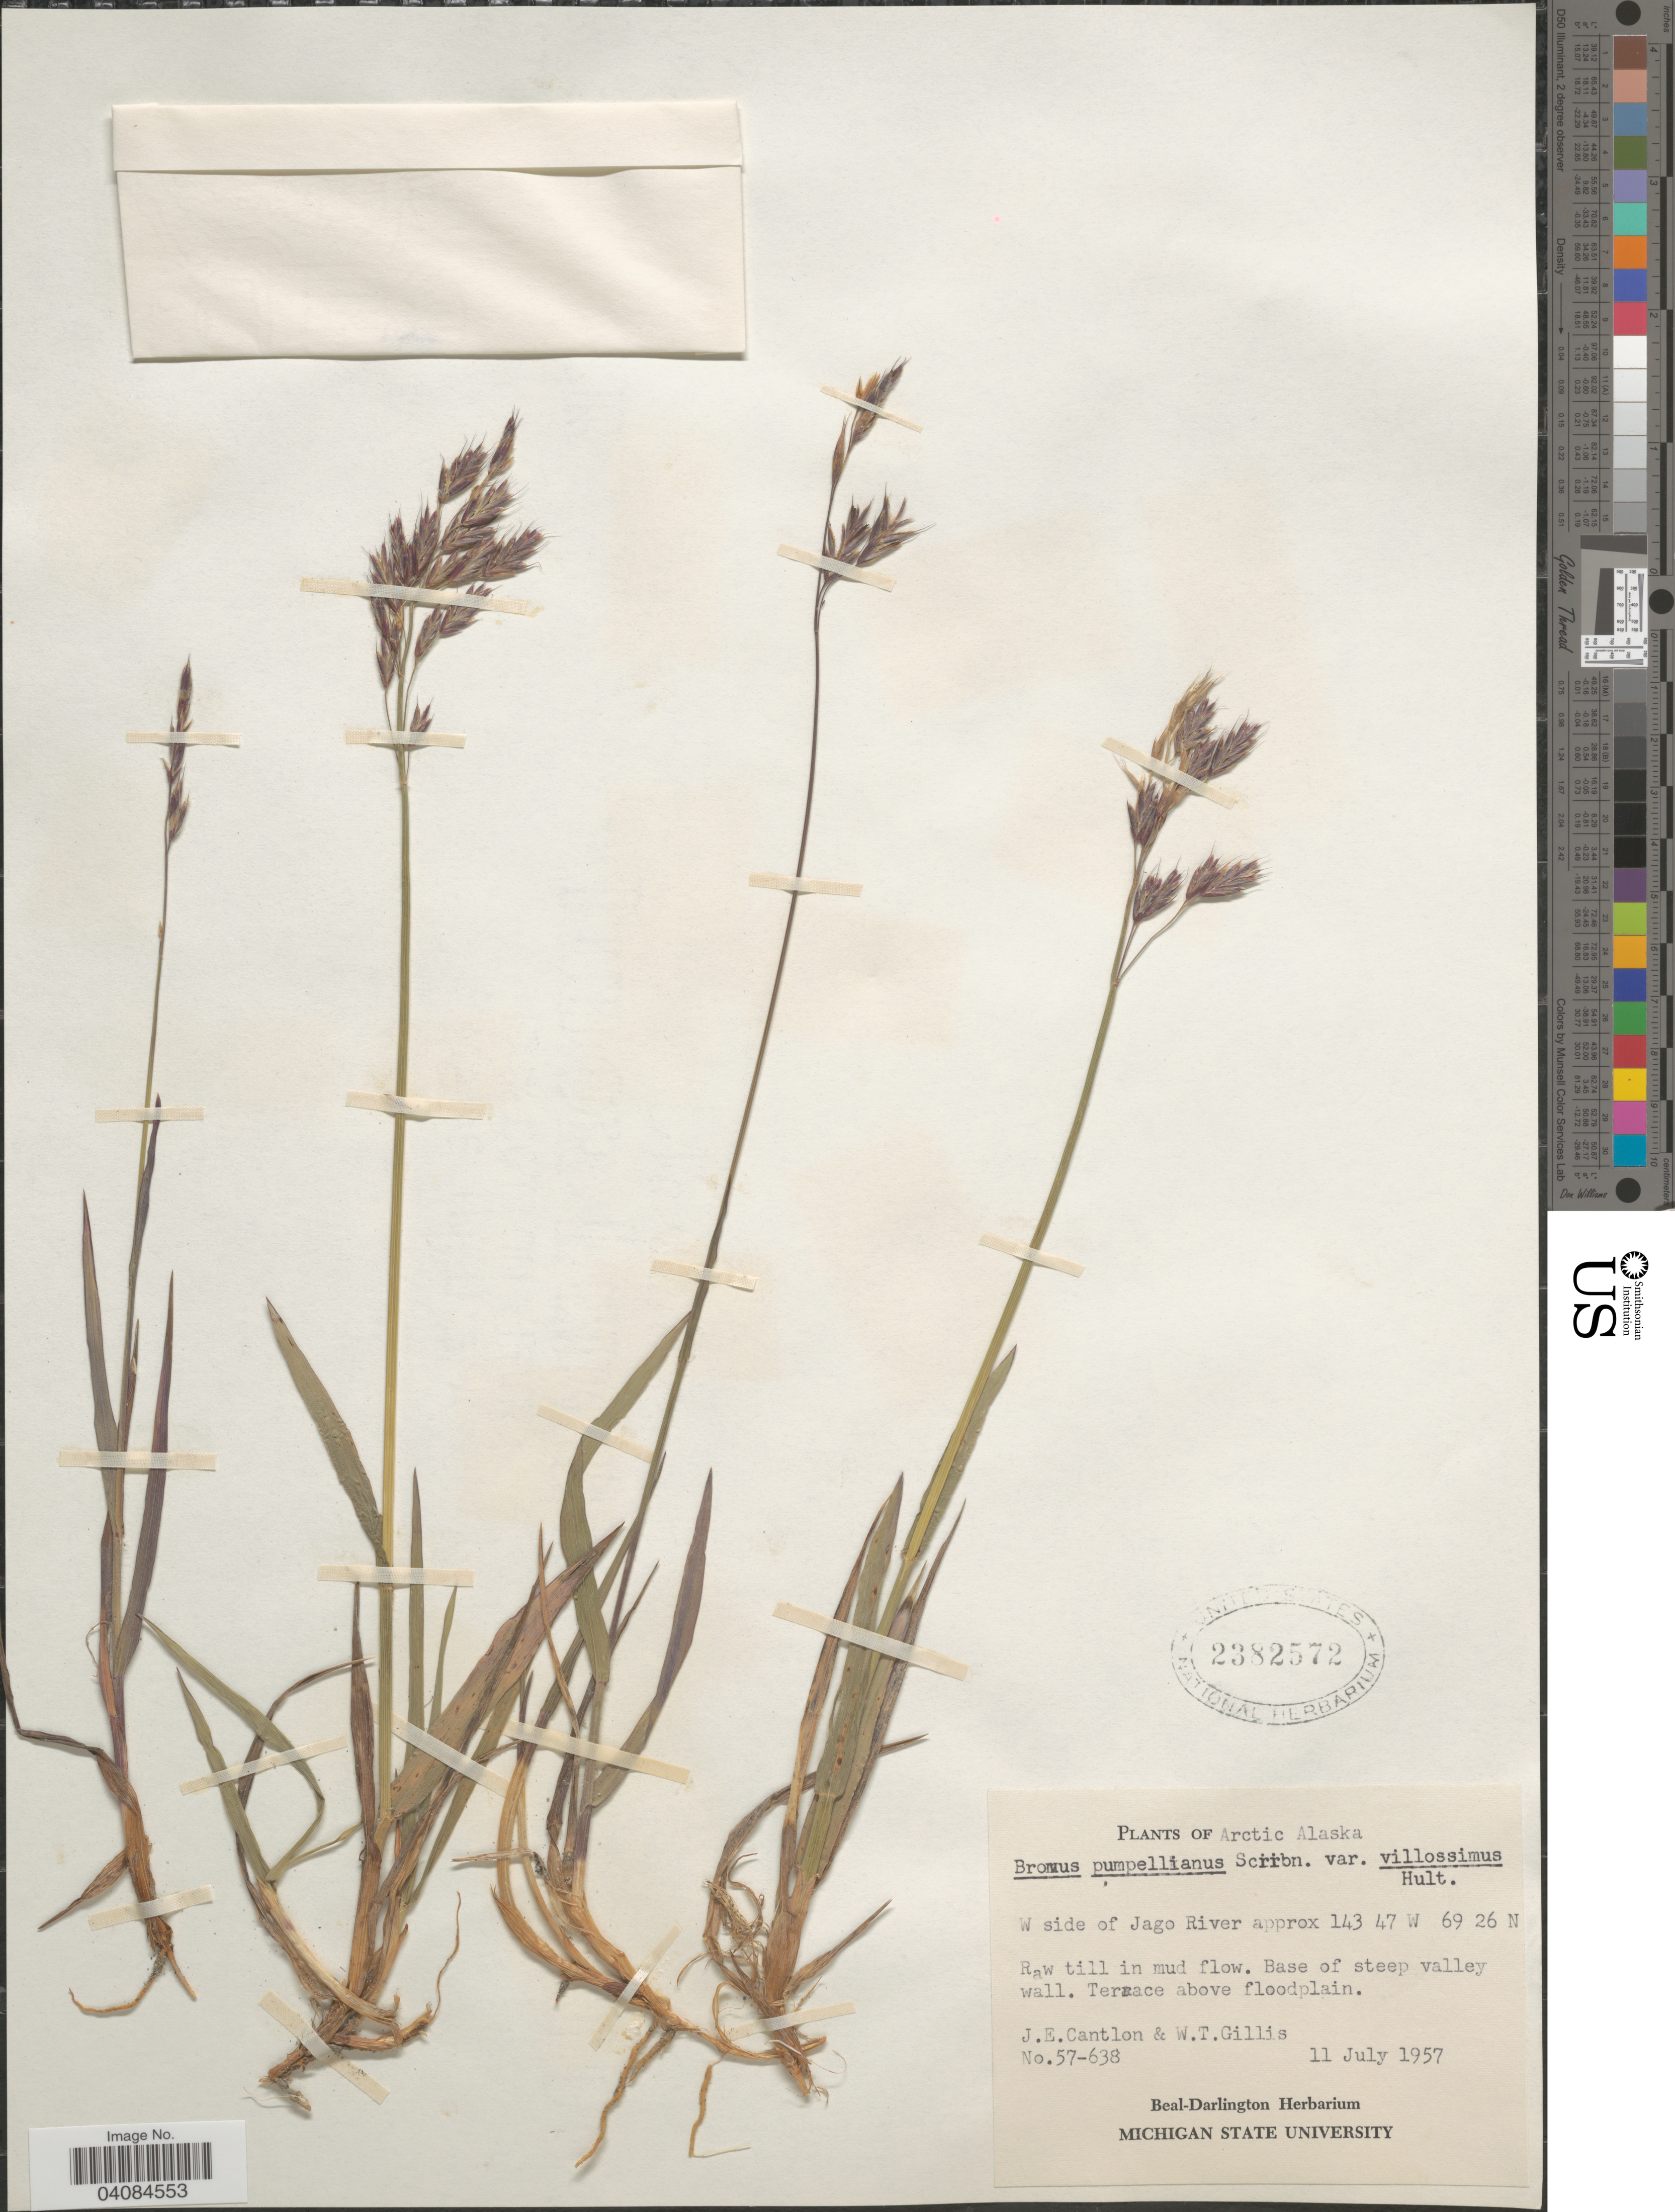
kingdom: Plantae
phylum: Tracheophyta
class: Liliopsida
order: Poales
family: Poaceae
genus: Bromus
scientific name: Bromus pumpellianus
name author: Scribn.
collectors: J. Cantlon & W. T. Gillis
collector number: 57-638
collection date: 1957-07-11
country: United States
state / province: Alaska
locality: Arctic Alaska. W side of Jago River.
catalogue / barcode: US 2382572